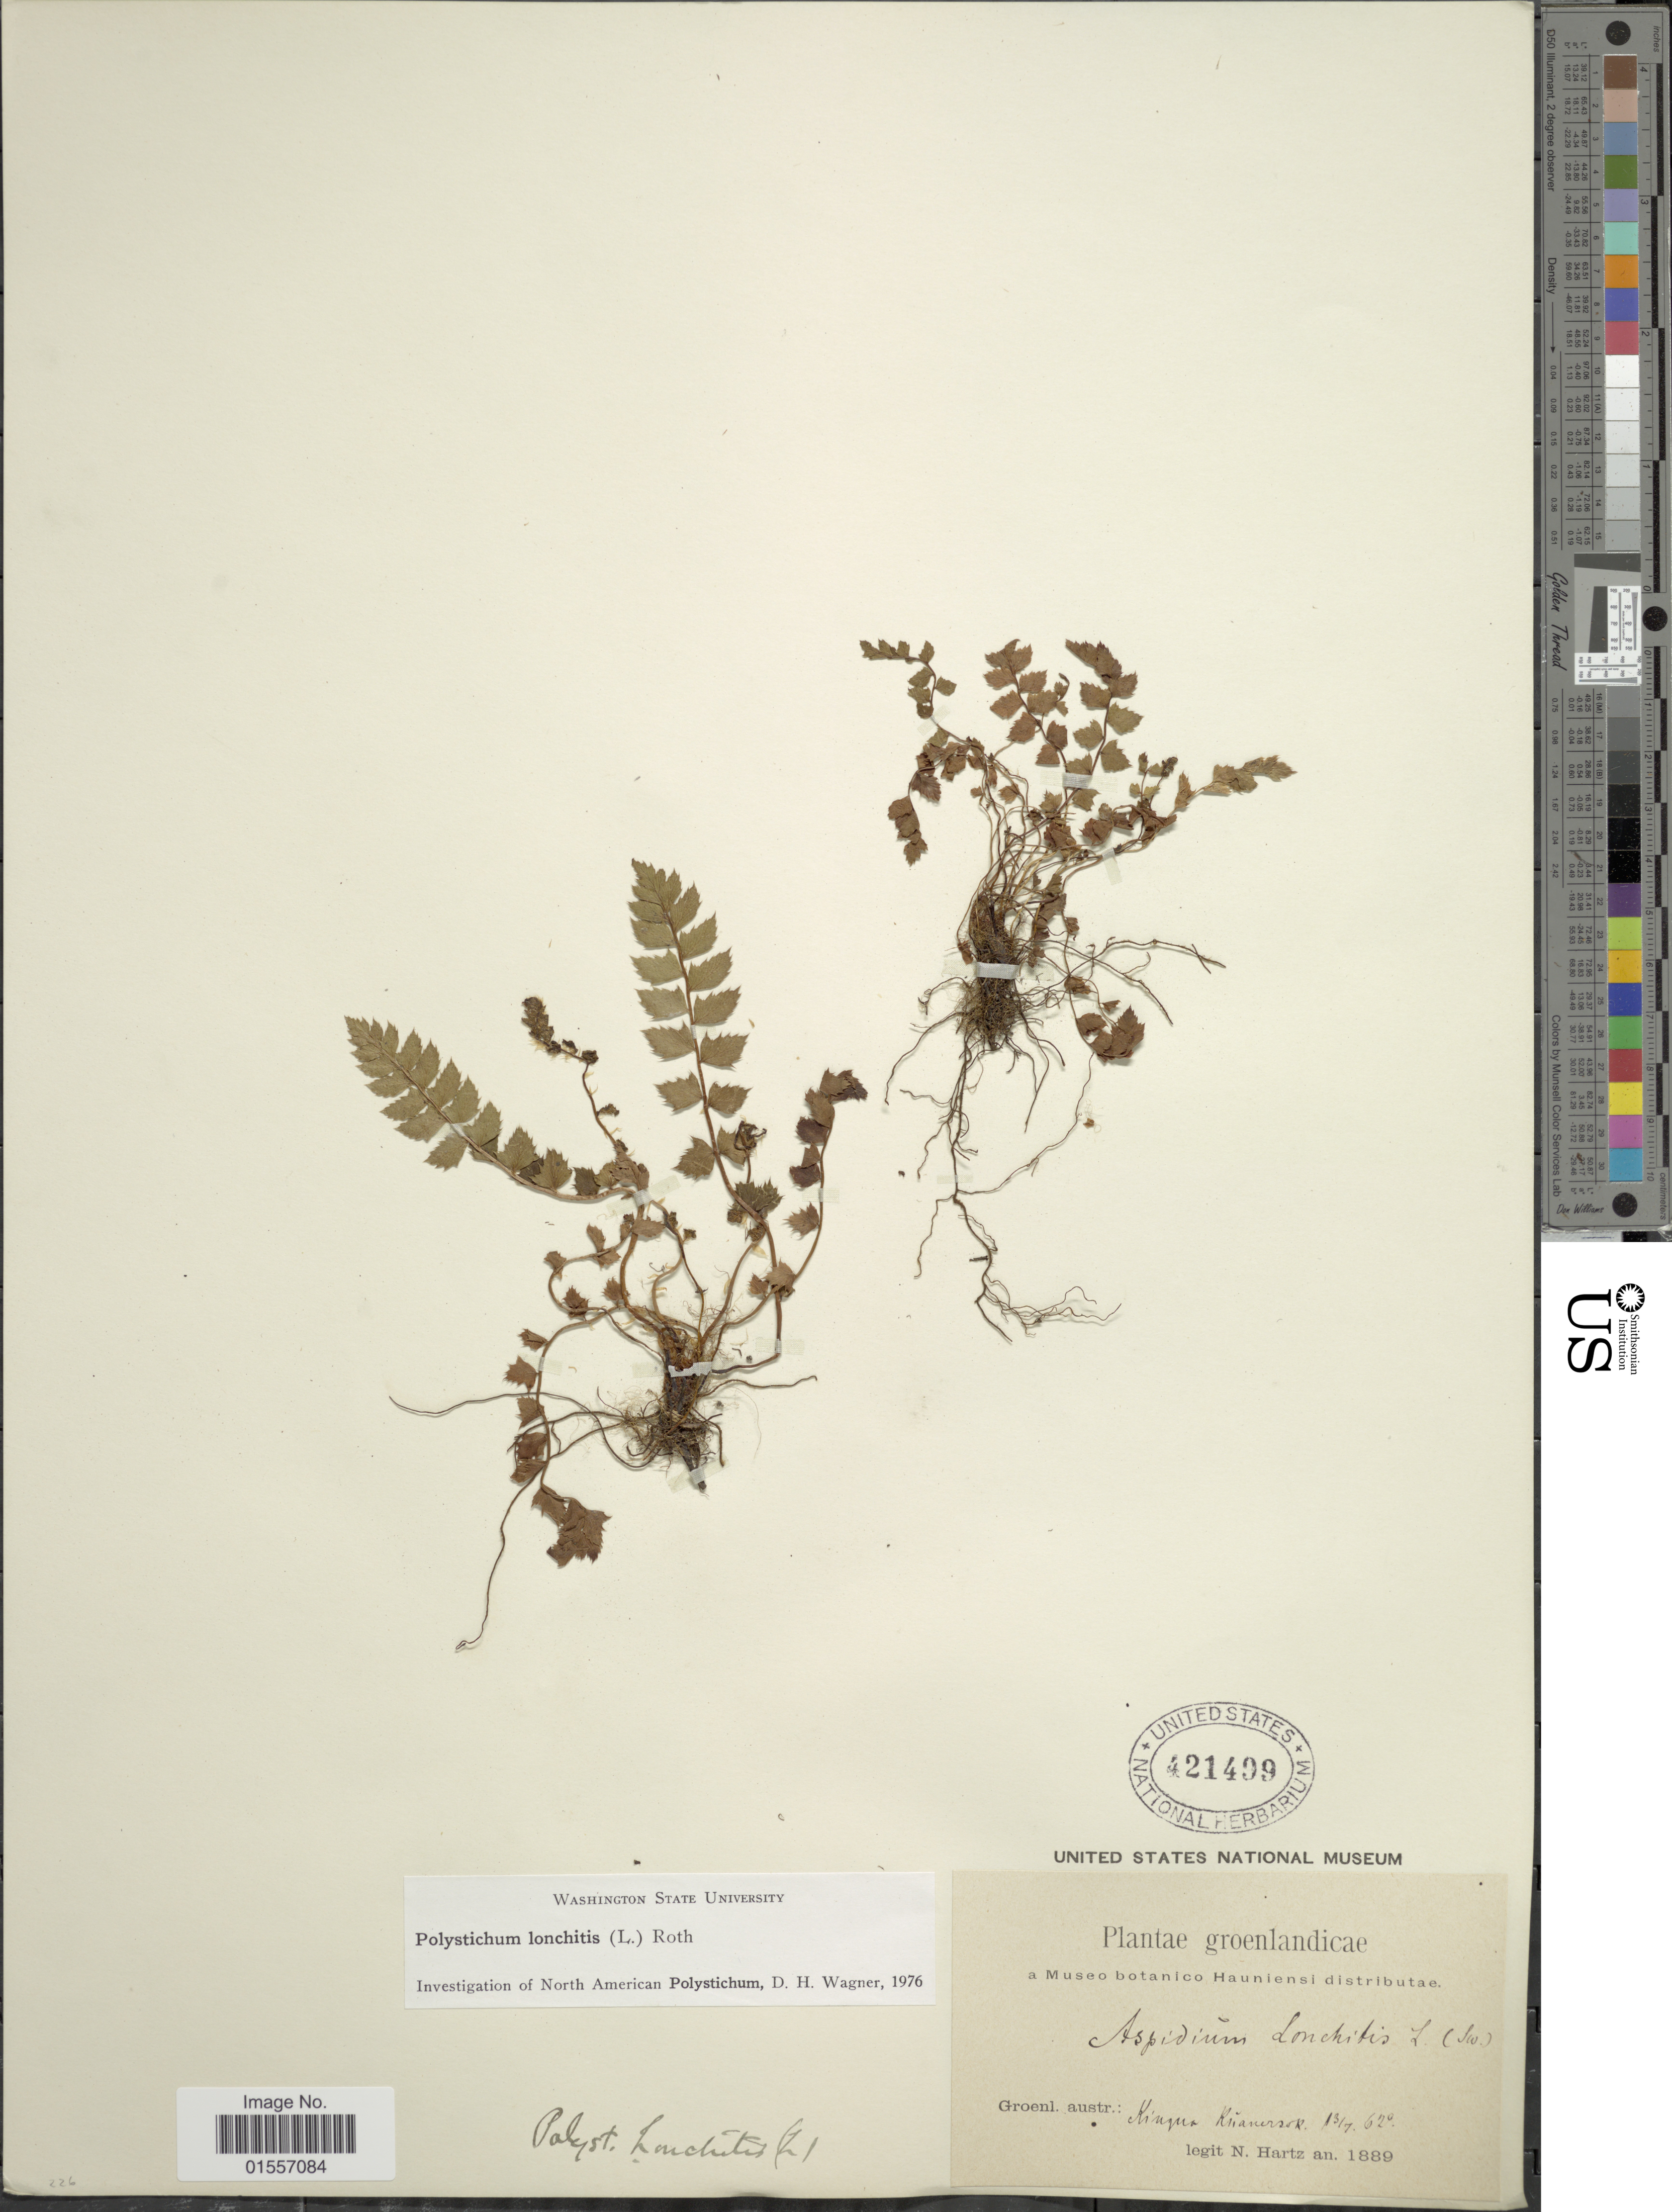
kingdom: Plantae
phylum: Tracheophyta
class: Polypodiopsida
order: Polypodiales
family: Dryopteridaceae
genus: Polystichum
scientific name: Polystichum lonchitis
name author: (Roth) L.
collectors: N. Hartz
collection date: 1889-07-13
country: Greenland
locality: Groenlandicae, Groenl. austr.: Kingua Kuanersok.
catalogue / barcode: US 421499